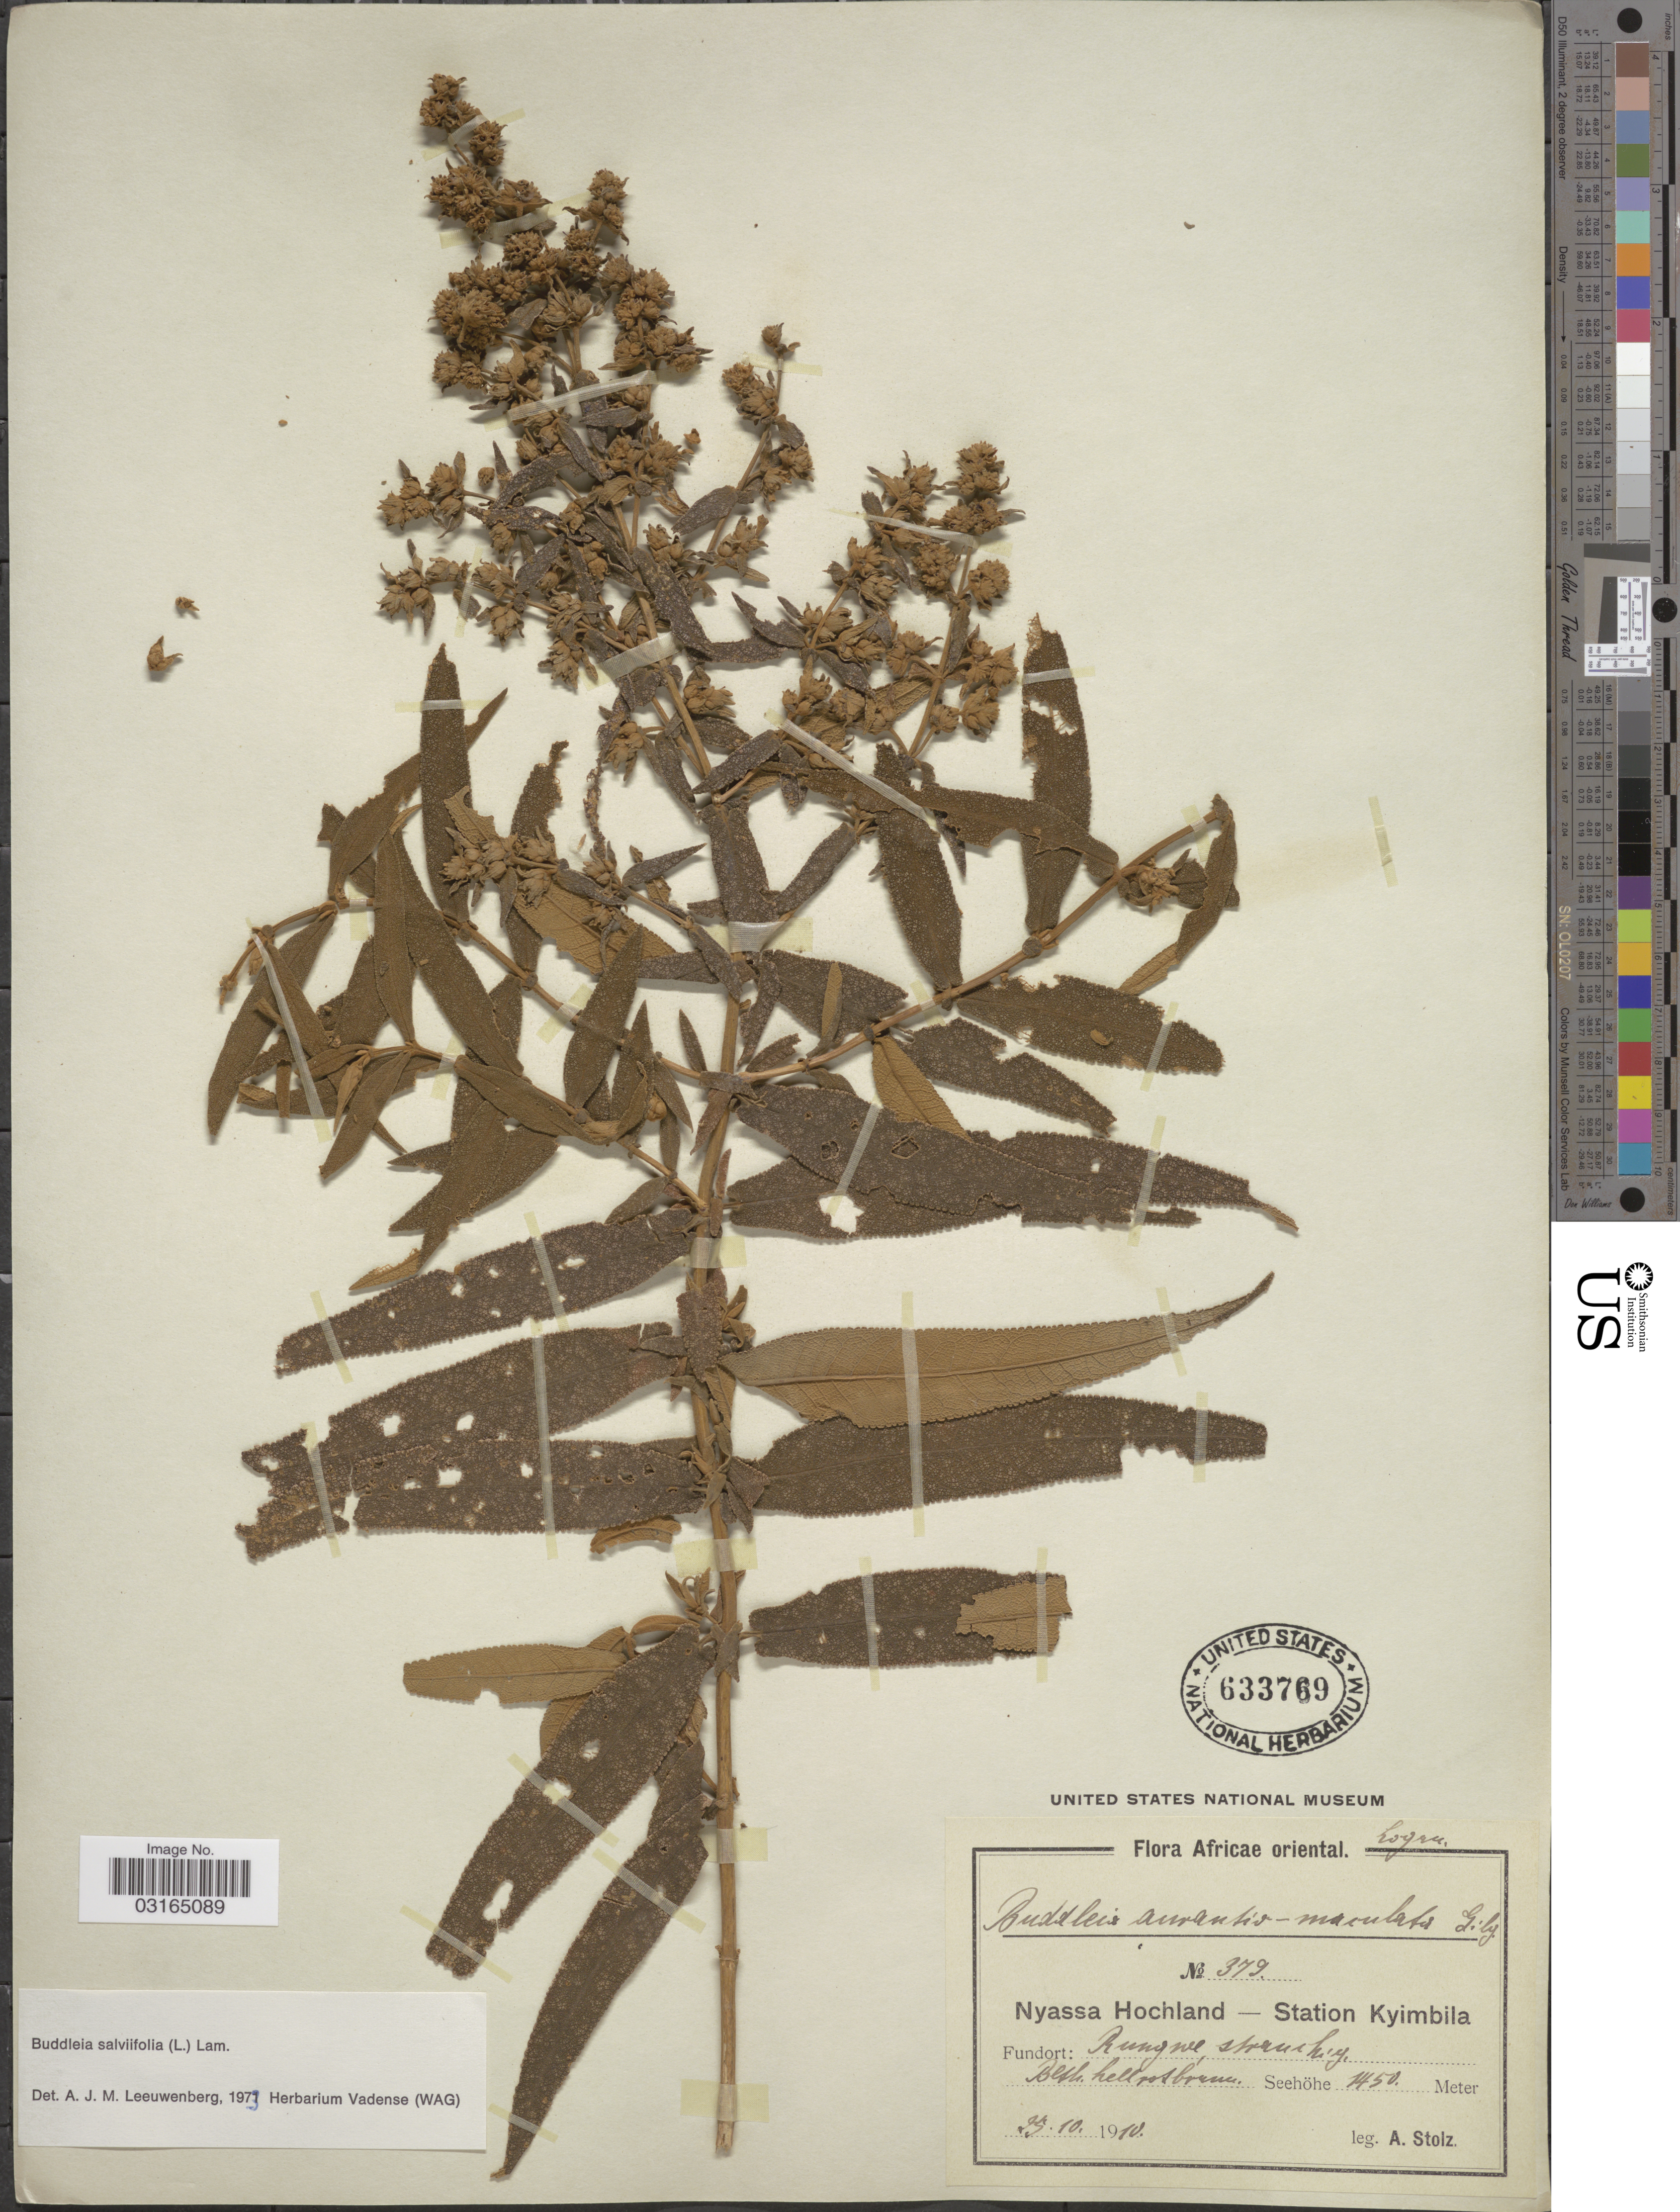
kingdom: Plantae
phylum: Tracheophyta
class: Magnoliopsida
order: Lamiales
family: Scrophulariaceae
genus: Buddleja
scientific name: Buddleja salviifolia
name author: (L.) Lam.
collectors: A. Stolz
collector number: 379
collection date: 1910-10-25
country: Tanzania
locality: Africae oriental. Nyassa Hochland - Station Kyimbila. Rungwe.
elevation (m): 1450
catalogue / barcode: US 633769